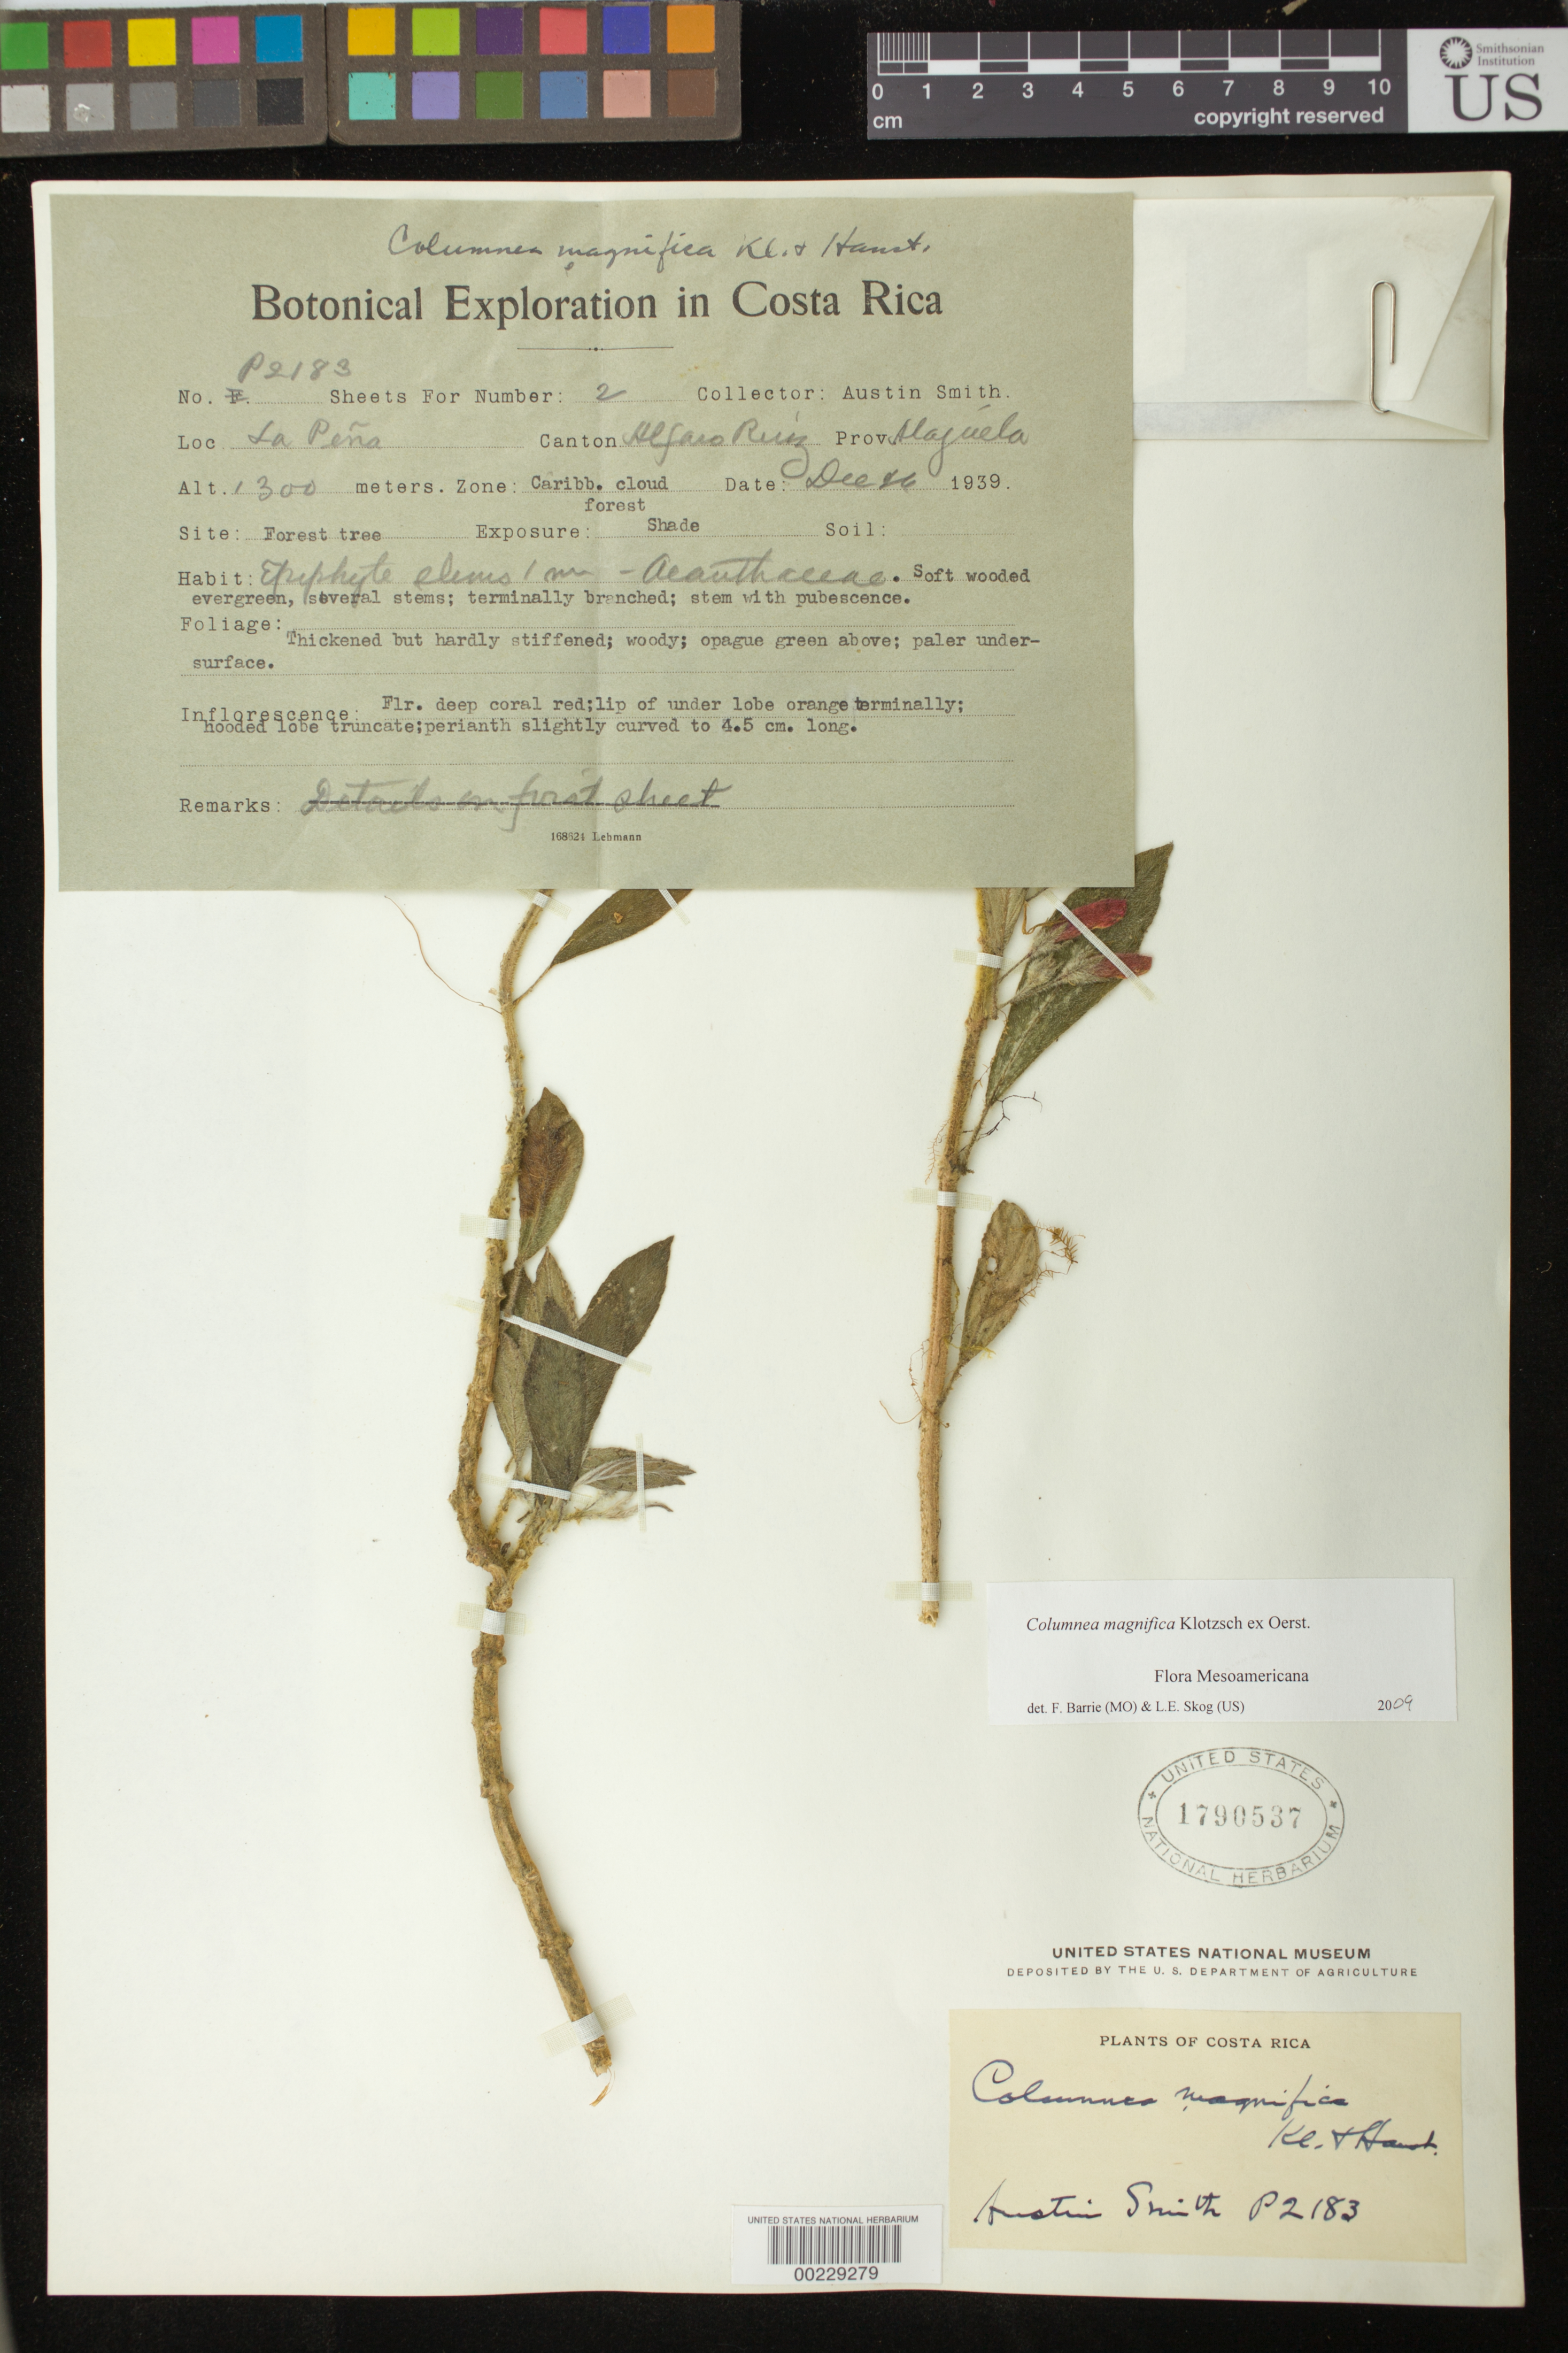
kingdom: Plantae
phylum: Tracheophyta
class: Magnoliopsida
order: Lamiales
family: Gesneriaceae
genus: Columnea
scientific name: Columnea magnifica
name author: Klotzsch ex Oerst.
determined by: Skog, Laurence E.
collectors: Aust P. Smith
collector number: P 2183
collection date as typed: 26 Dec 1939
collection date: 1939-12-26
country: Costa Rica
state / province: Alajuela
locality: Canton Alfaro Ruiz, La Pena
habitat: Caribb cloud forest, forest tree, shade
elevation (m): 1300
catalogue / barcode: US 1790537